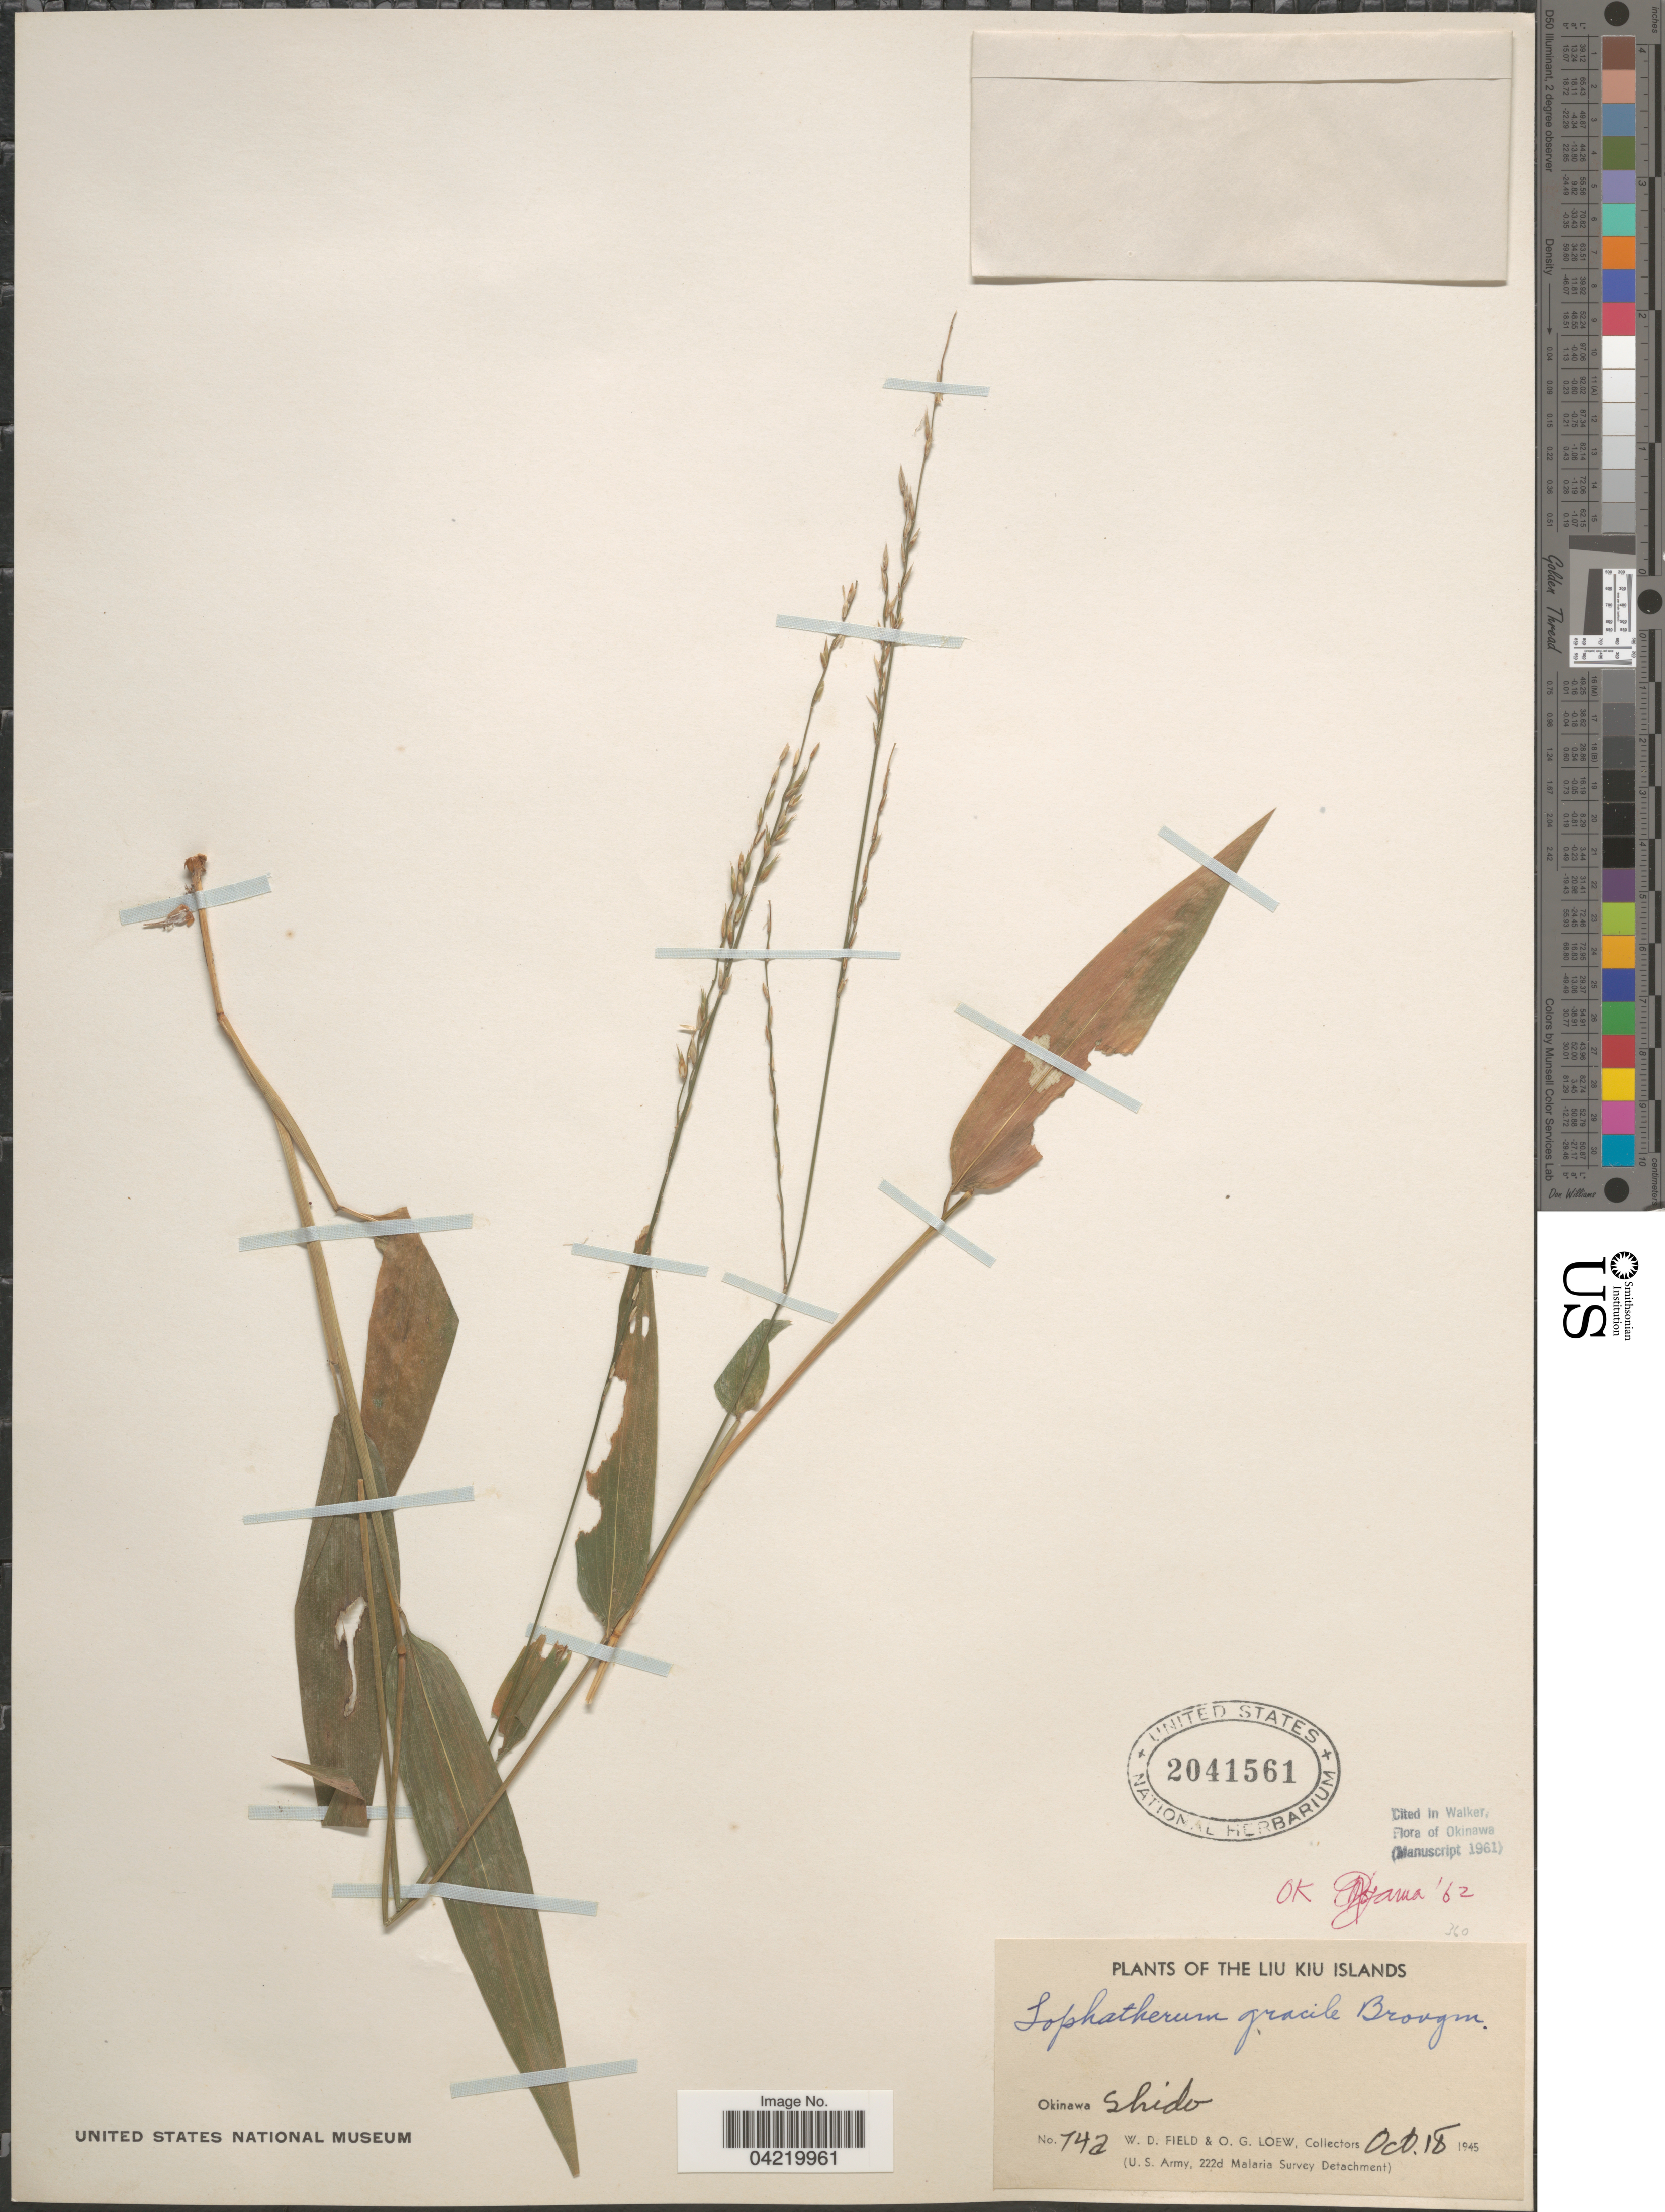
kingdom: Plantae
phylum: Tracheophyta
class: Liliopsida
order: Poales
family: Poaceae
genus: Lophatherum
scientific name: Lophatherum gracile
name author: Brongn.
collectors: W. D. Field & O. G. Loew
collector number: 742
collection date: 1945-10-18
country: Japan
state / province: Okinawa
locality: Liu Kiu Islands. Okinawa Shido. (U. S. Army, 222d Malaria Survey Detachment).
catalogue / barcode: US 2041561